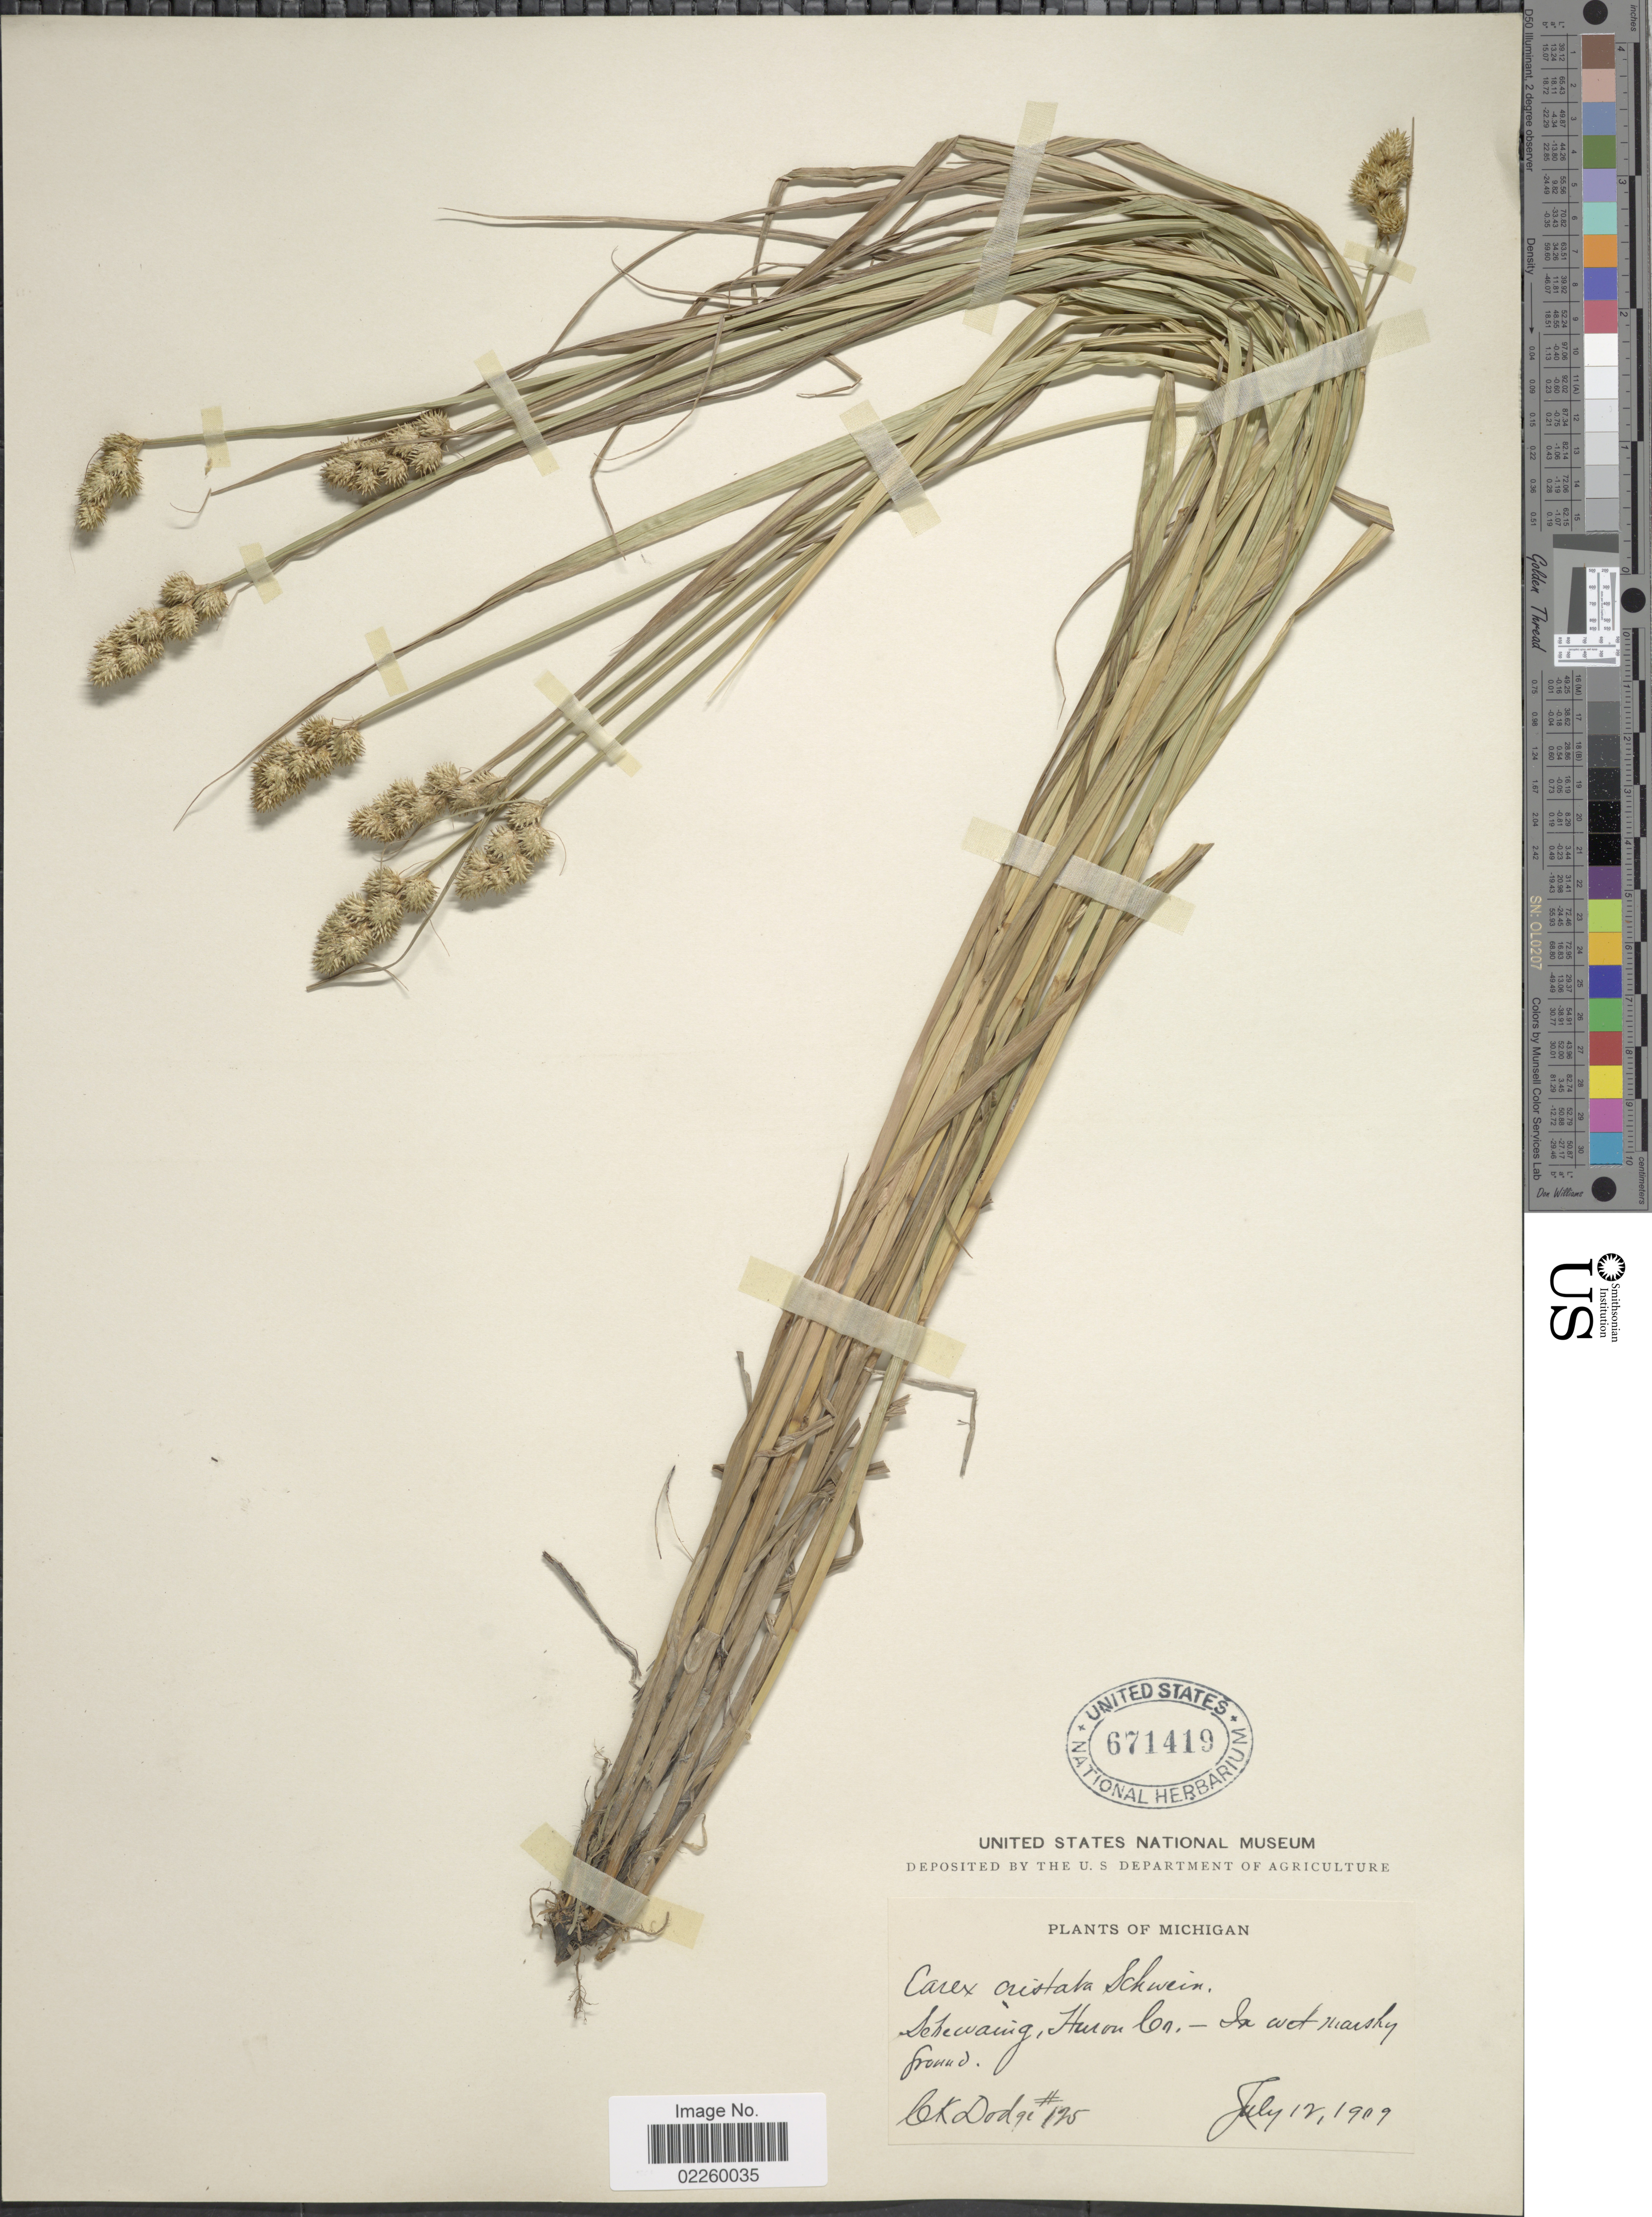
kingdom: Plantae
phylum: Tracheophyta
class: Liliopsida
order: Poales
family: Cyperaceae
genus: Carex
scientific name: Carex cristatella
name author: Britton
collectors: C. Dodge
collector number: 125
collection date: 1909-07-12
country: United States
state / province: Michigan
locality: Sebewaing, Huron Co.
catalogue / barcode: US 671419